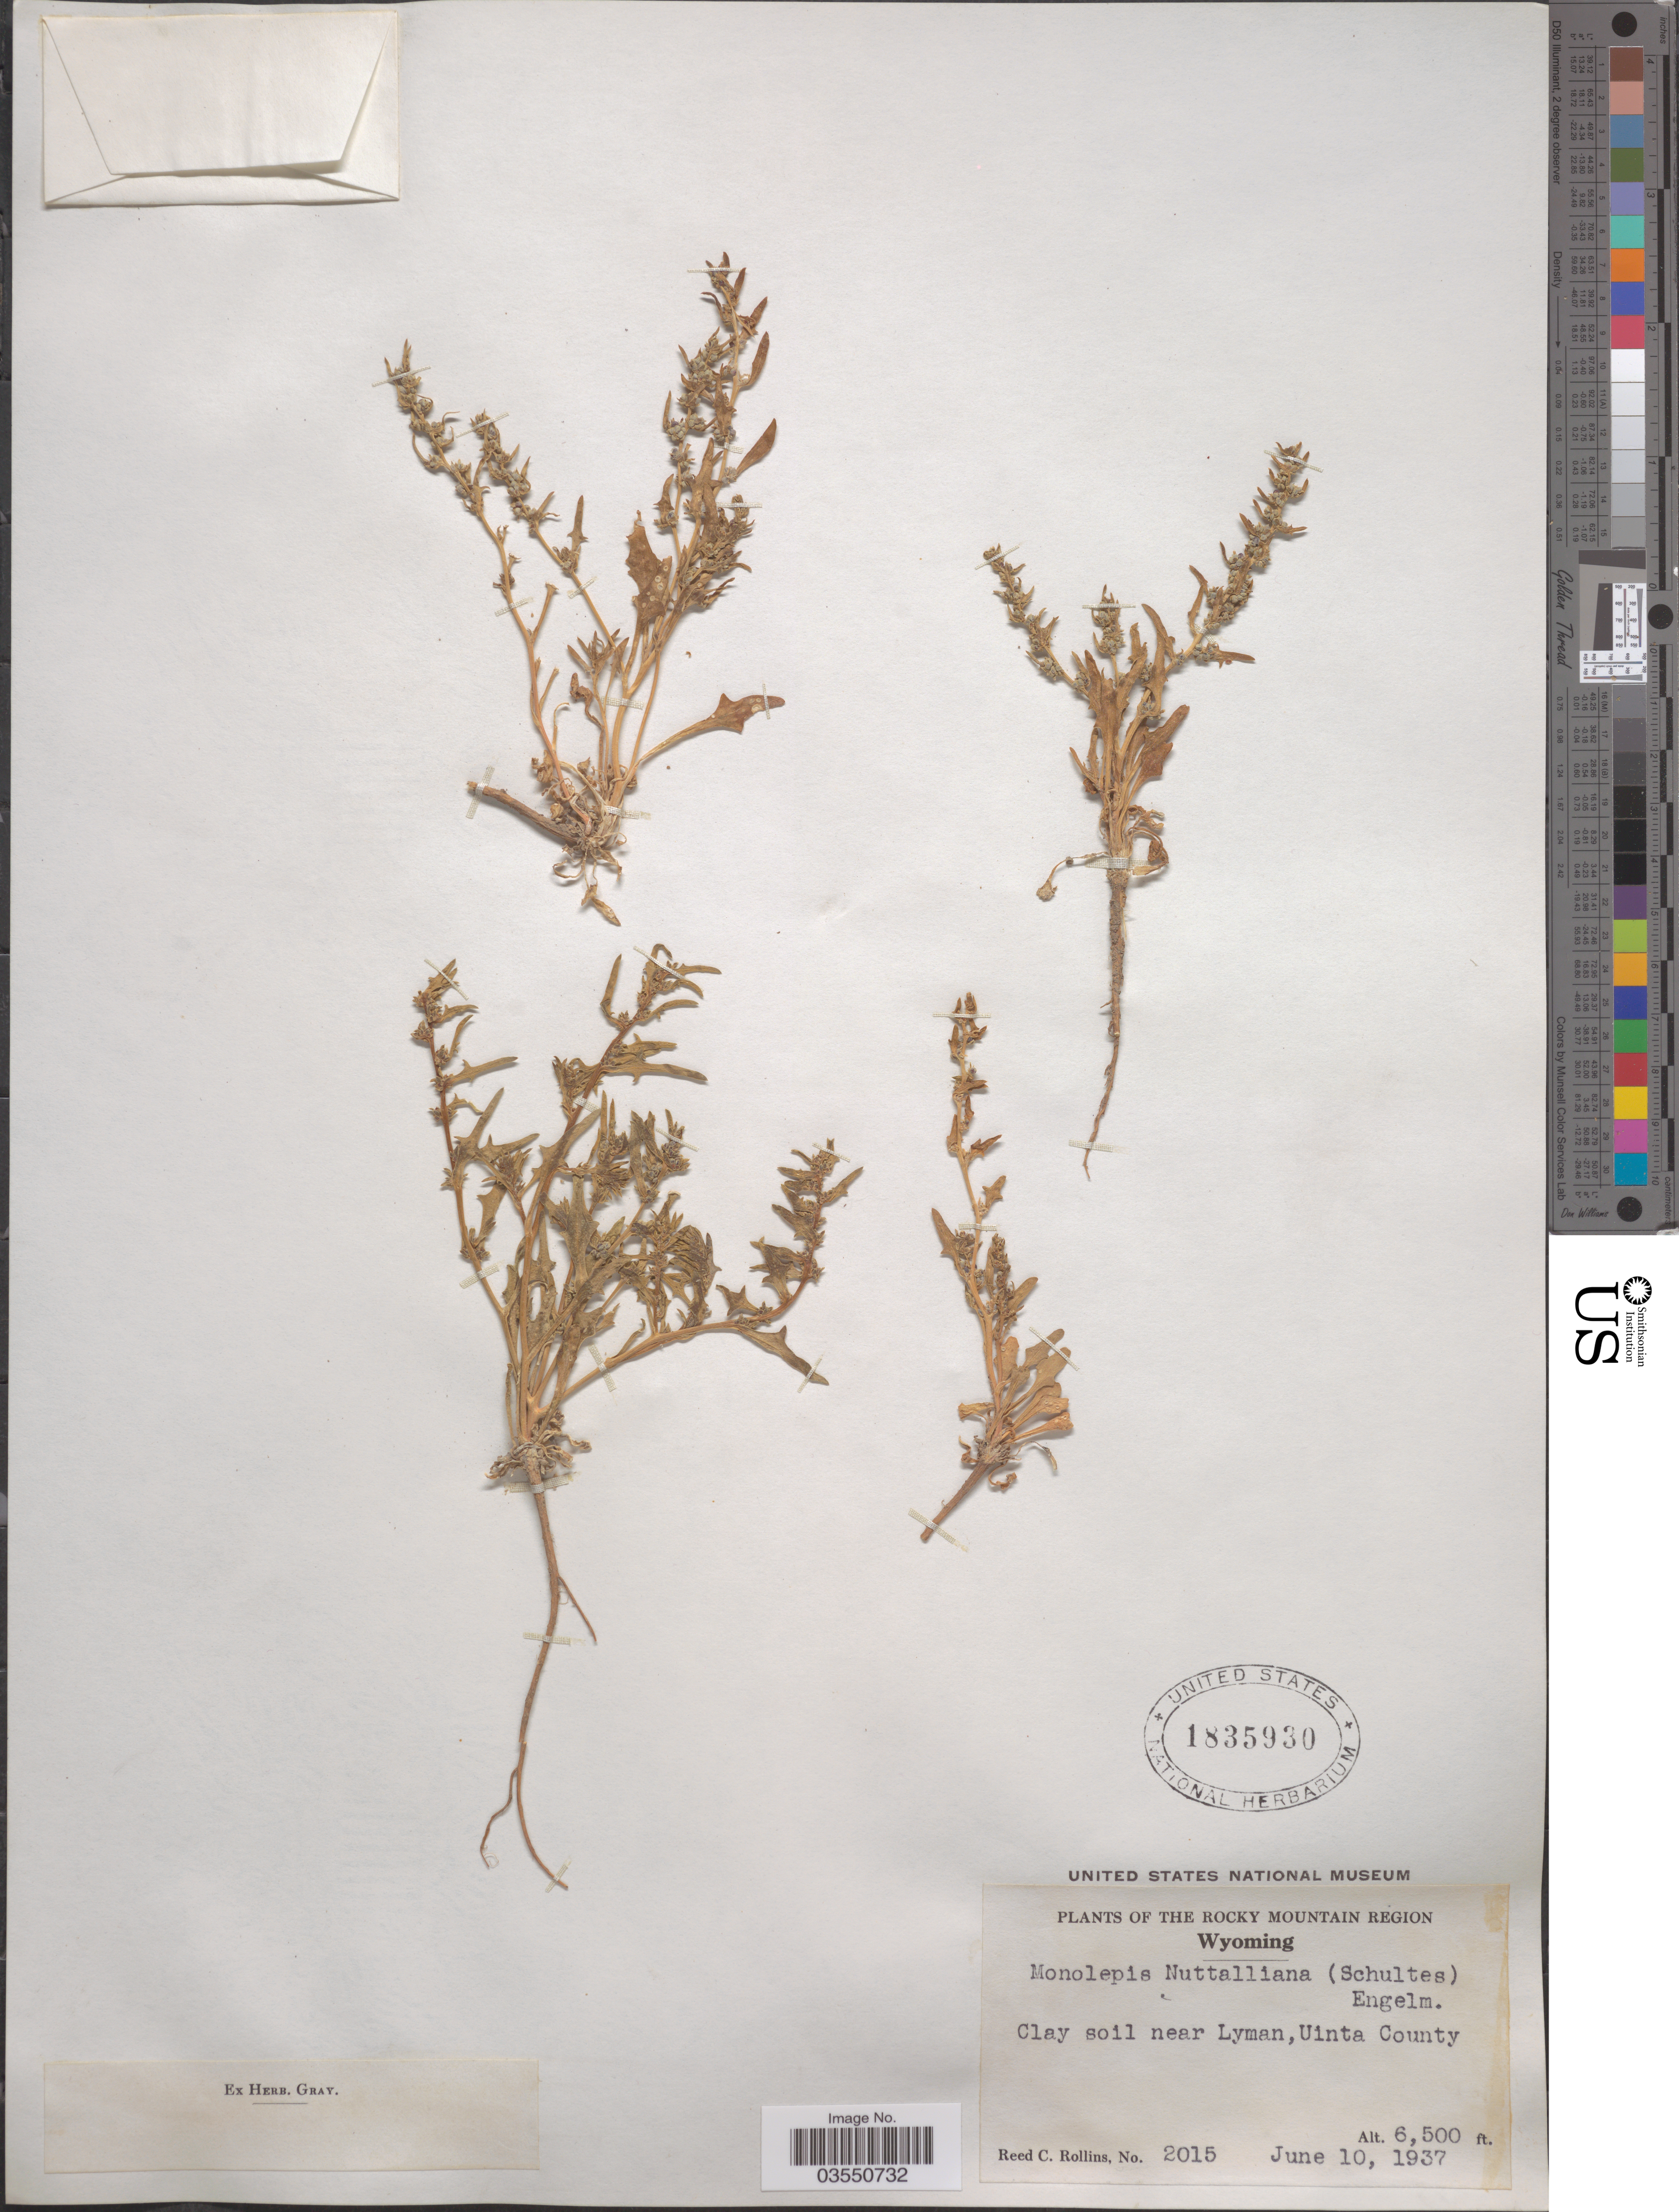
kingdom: Plantae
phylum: Tracheophyta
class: Magnoliopsida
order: Caryophyllales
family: Amaranthaceae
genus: Blitum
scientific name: Blitum nuttallianum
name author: Schult.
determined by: U.S. National Herbarium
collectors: R. C. Rollins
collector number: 2015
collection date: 1937-06-10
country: United States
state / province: Wyoming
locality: The Rocky Mountain Region. Clay soil near Lyman, Uinta County.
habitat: clay soil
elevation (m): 1981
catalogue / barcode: US 1835930